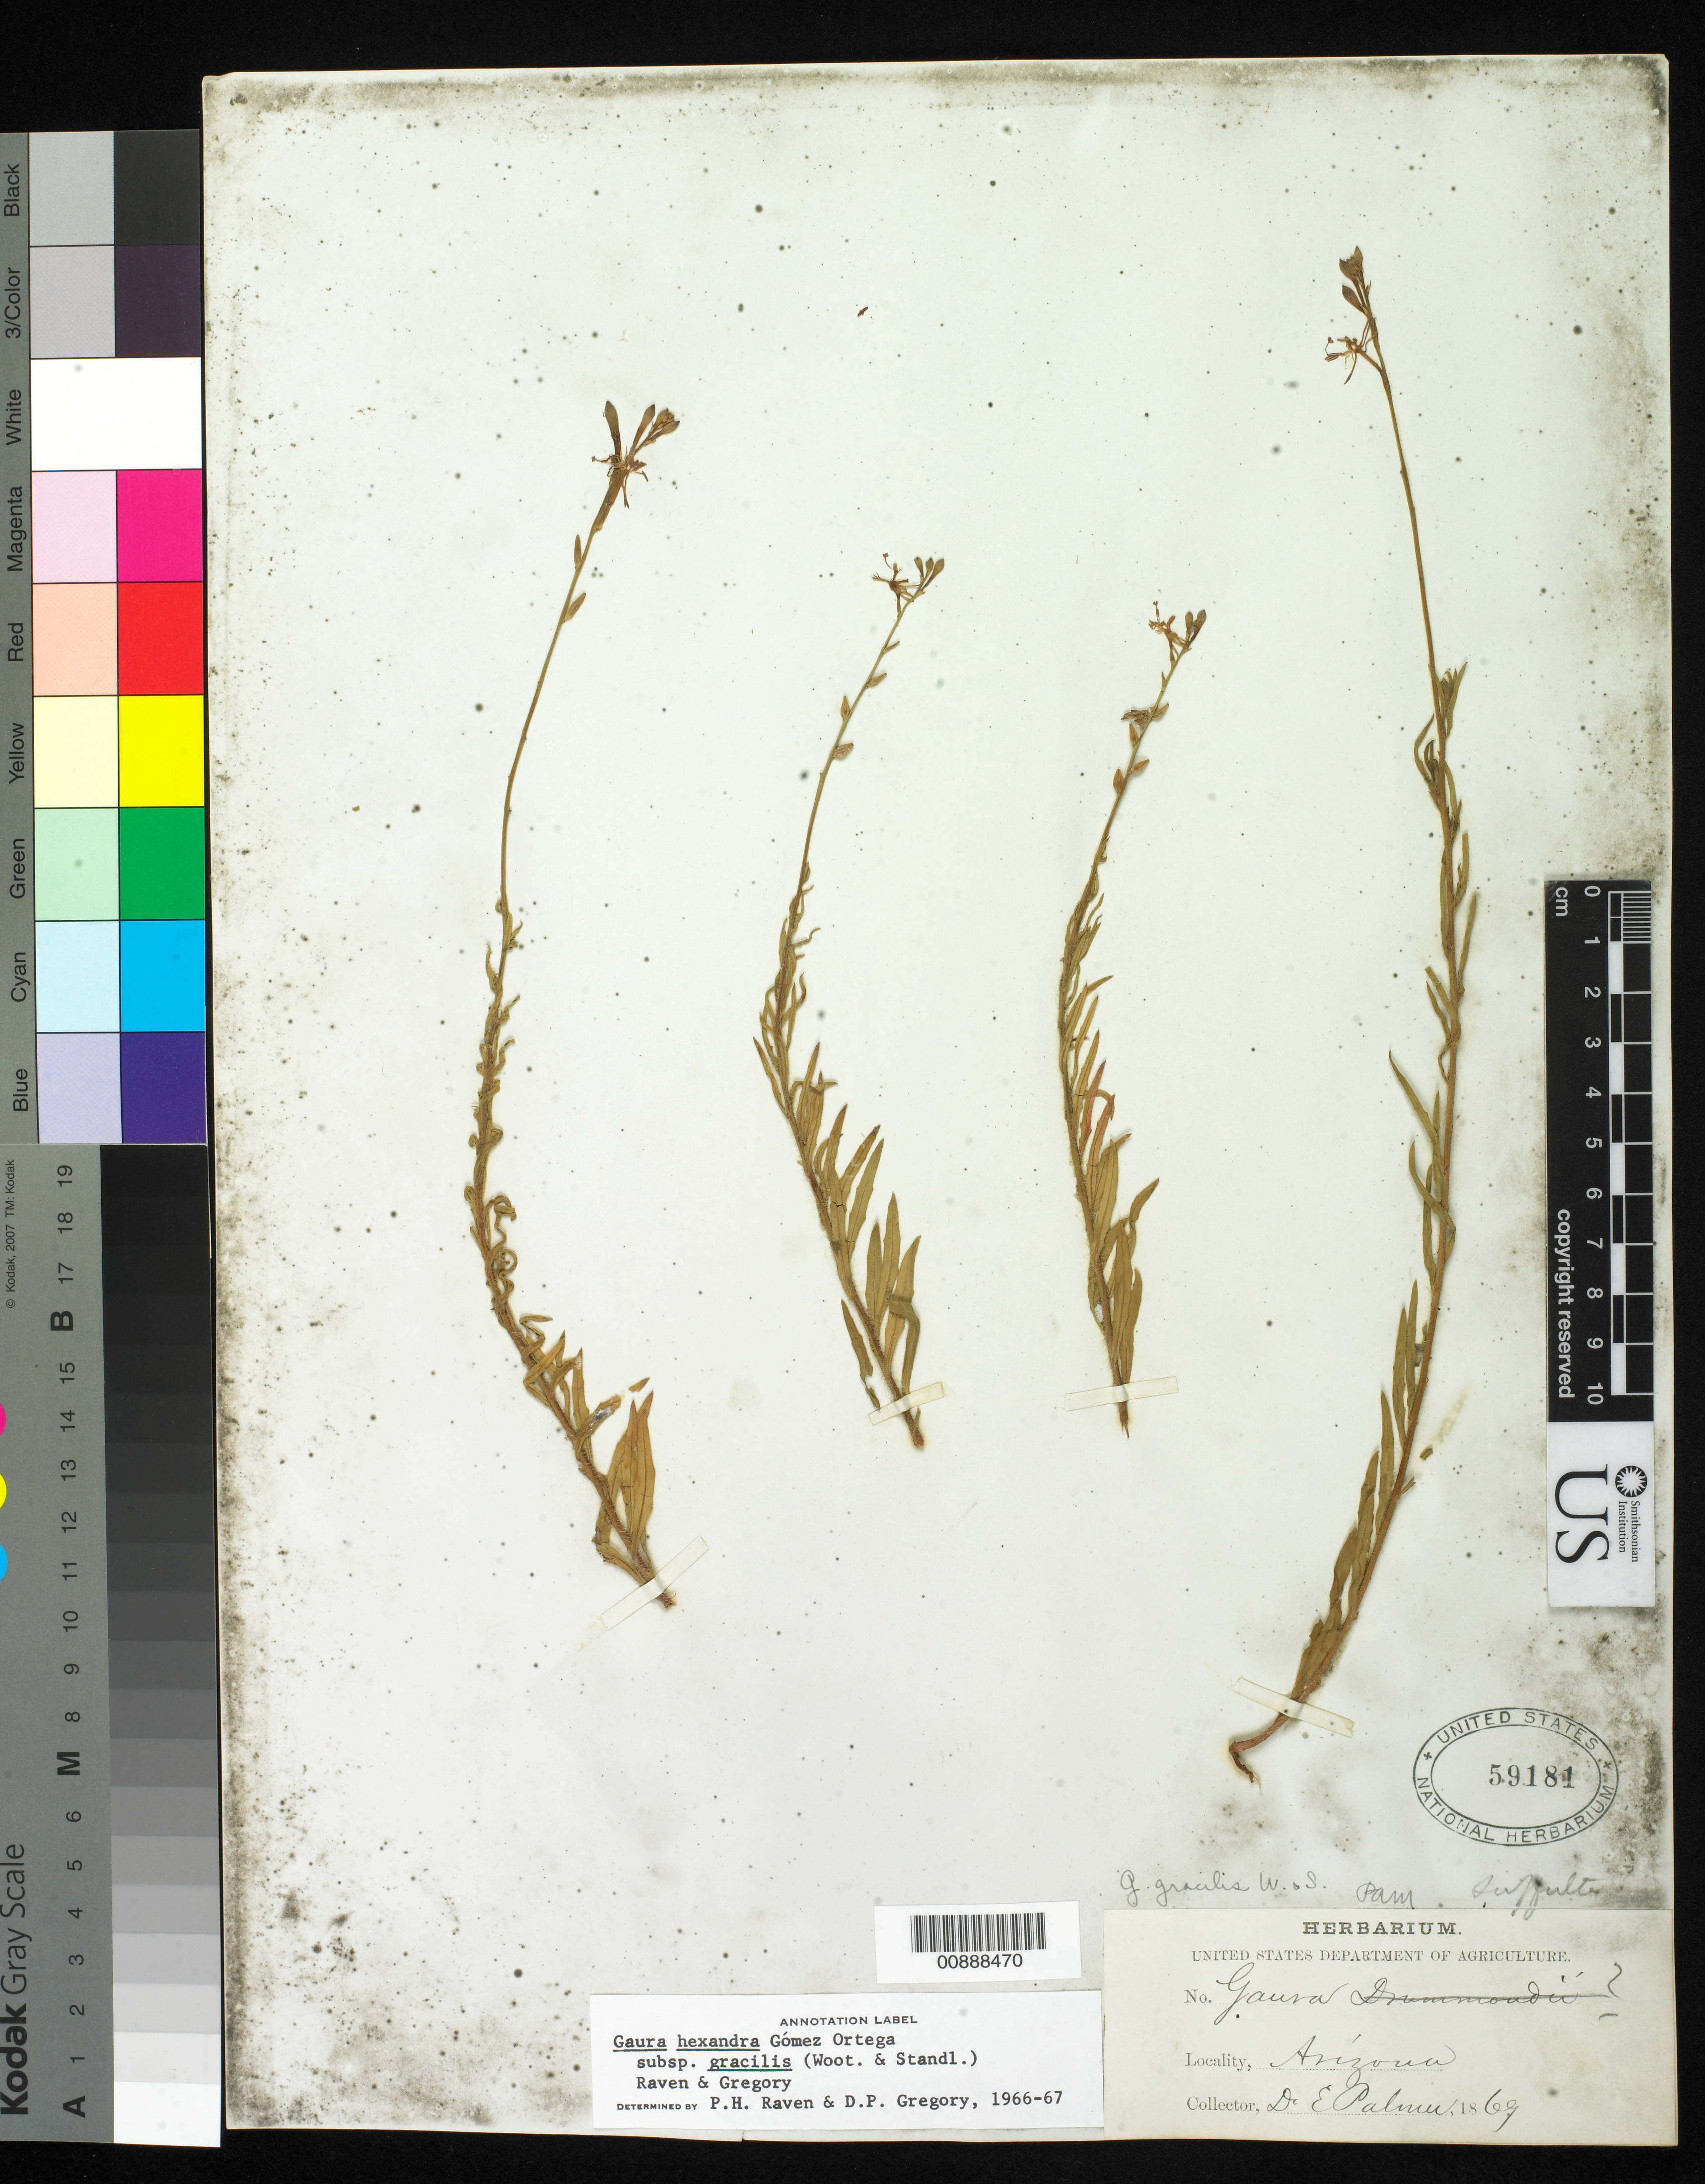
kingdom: Plantae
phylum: Tracheophyta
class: Magnoliopsida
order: Myrtales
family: Onagraceae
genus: Oenothera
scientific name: Oenothera podocarpa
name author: (Wooton & Standl.) Krakos & W.L. Wagner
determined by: Wagner, W. L., (BOT), Smithsonian Institution - National Museum of Natural History (UNITED STATES)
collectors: E. Palmer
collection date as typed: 1869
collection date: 1869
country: United States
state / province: Arizona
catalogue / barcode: US 59181